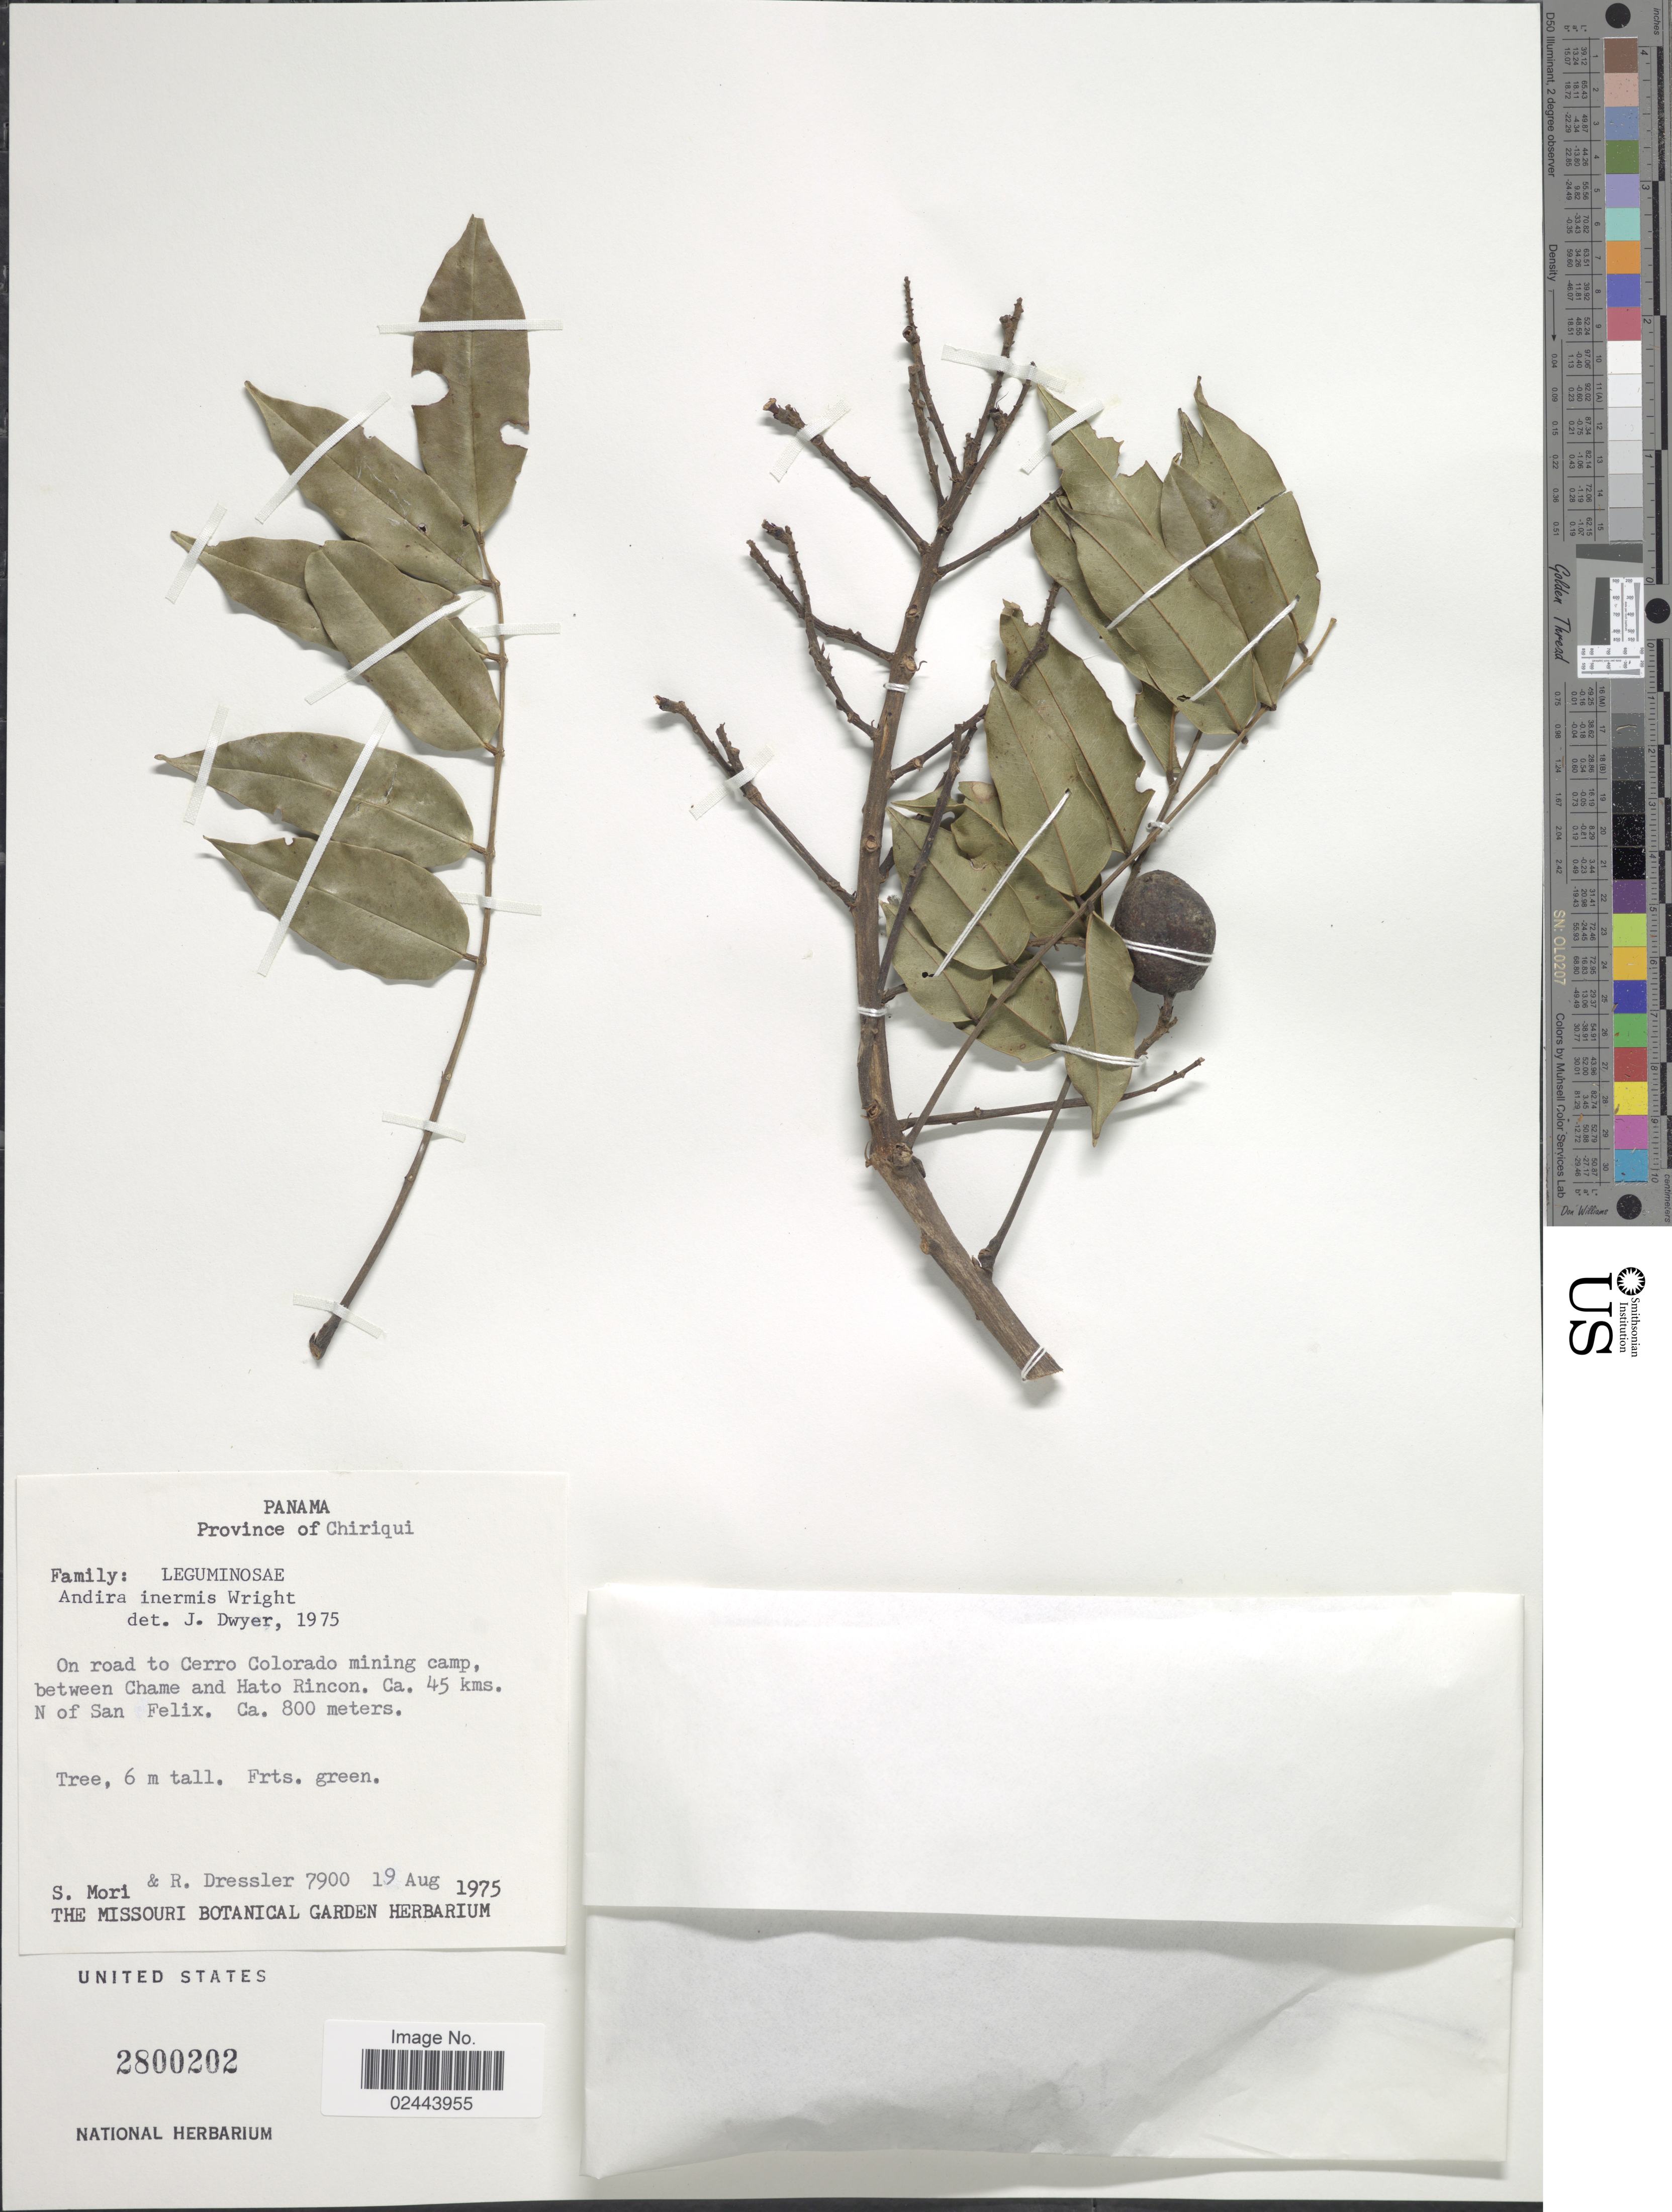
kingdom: Plantae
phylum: Tracheophyta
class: Magnoliopsida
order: Fabales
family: Fabaceae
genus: Andira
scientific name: Andira inermis subsp. inermis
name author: (W. Wright) Kunth ex DC.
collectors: S. Mori & R. Dressler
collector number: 7900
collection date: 1975-08-19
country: Panama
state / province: Chiriqui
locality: On road to Cerro Colorado mining camp, between Chame and Hato Rincon. Ca. 45 kms N of San Feliz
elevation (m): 800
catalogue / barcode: US 2800202